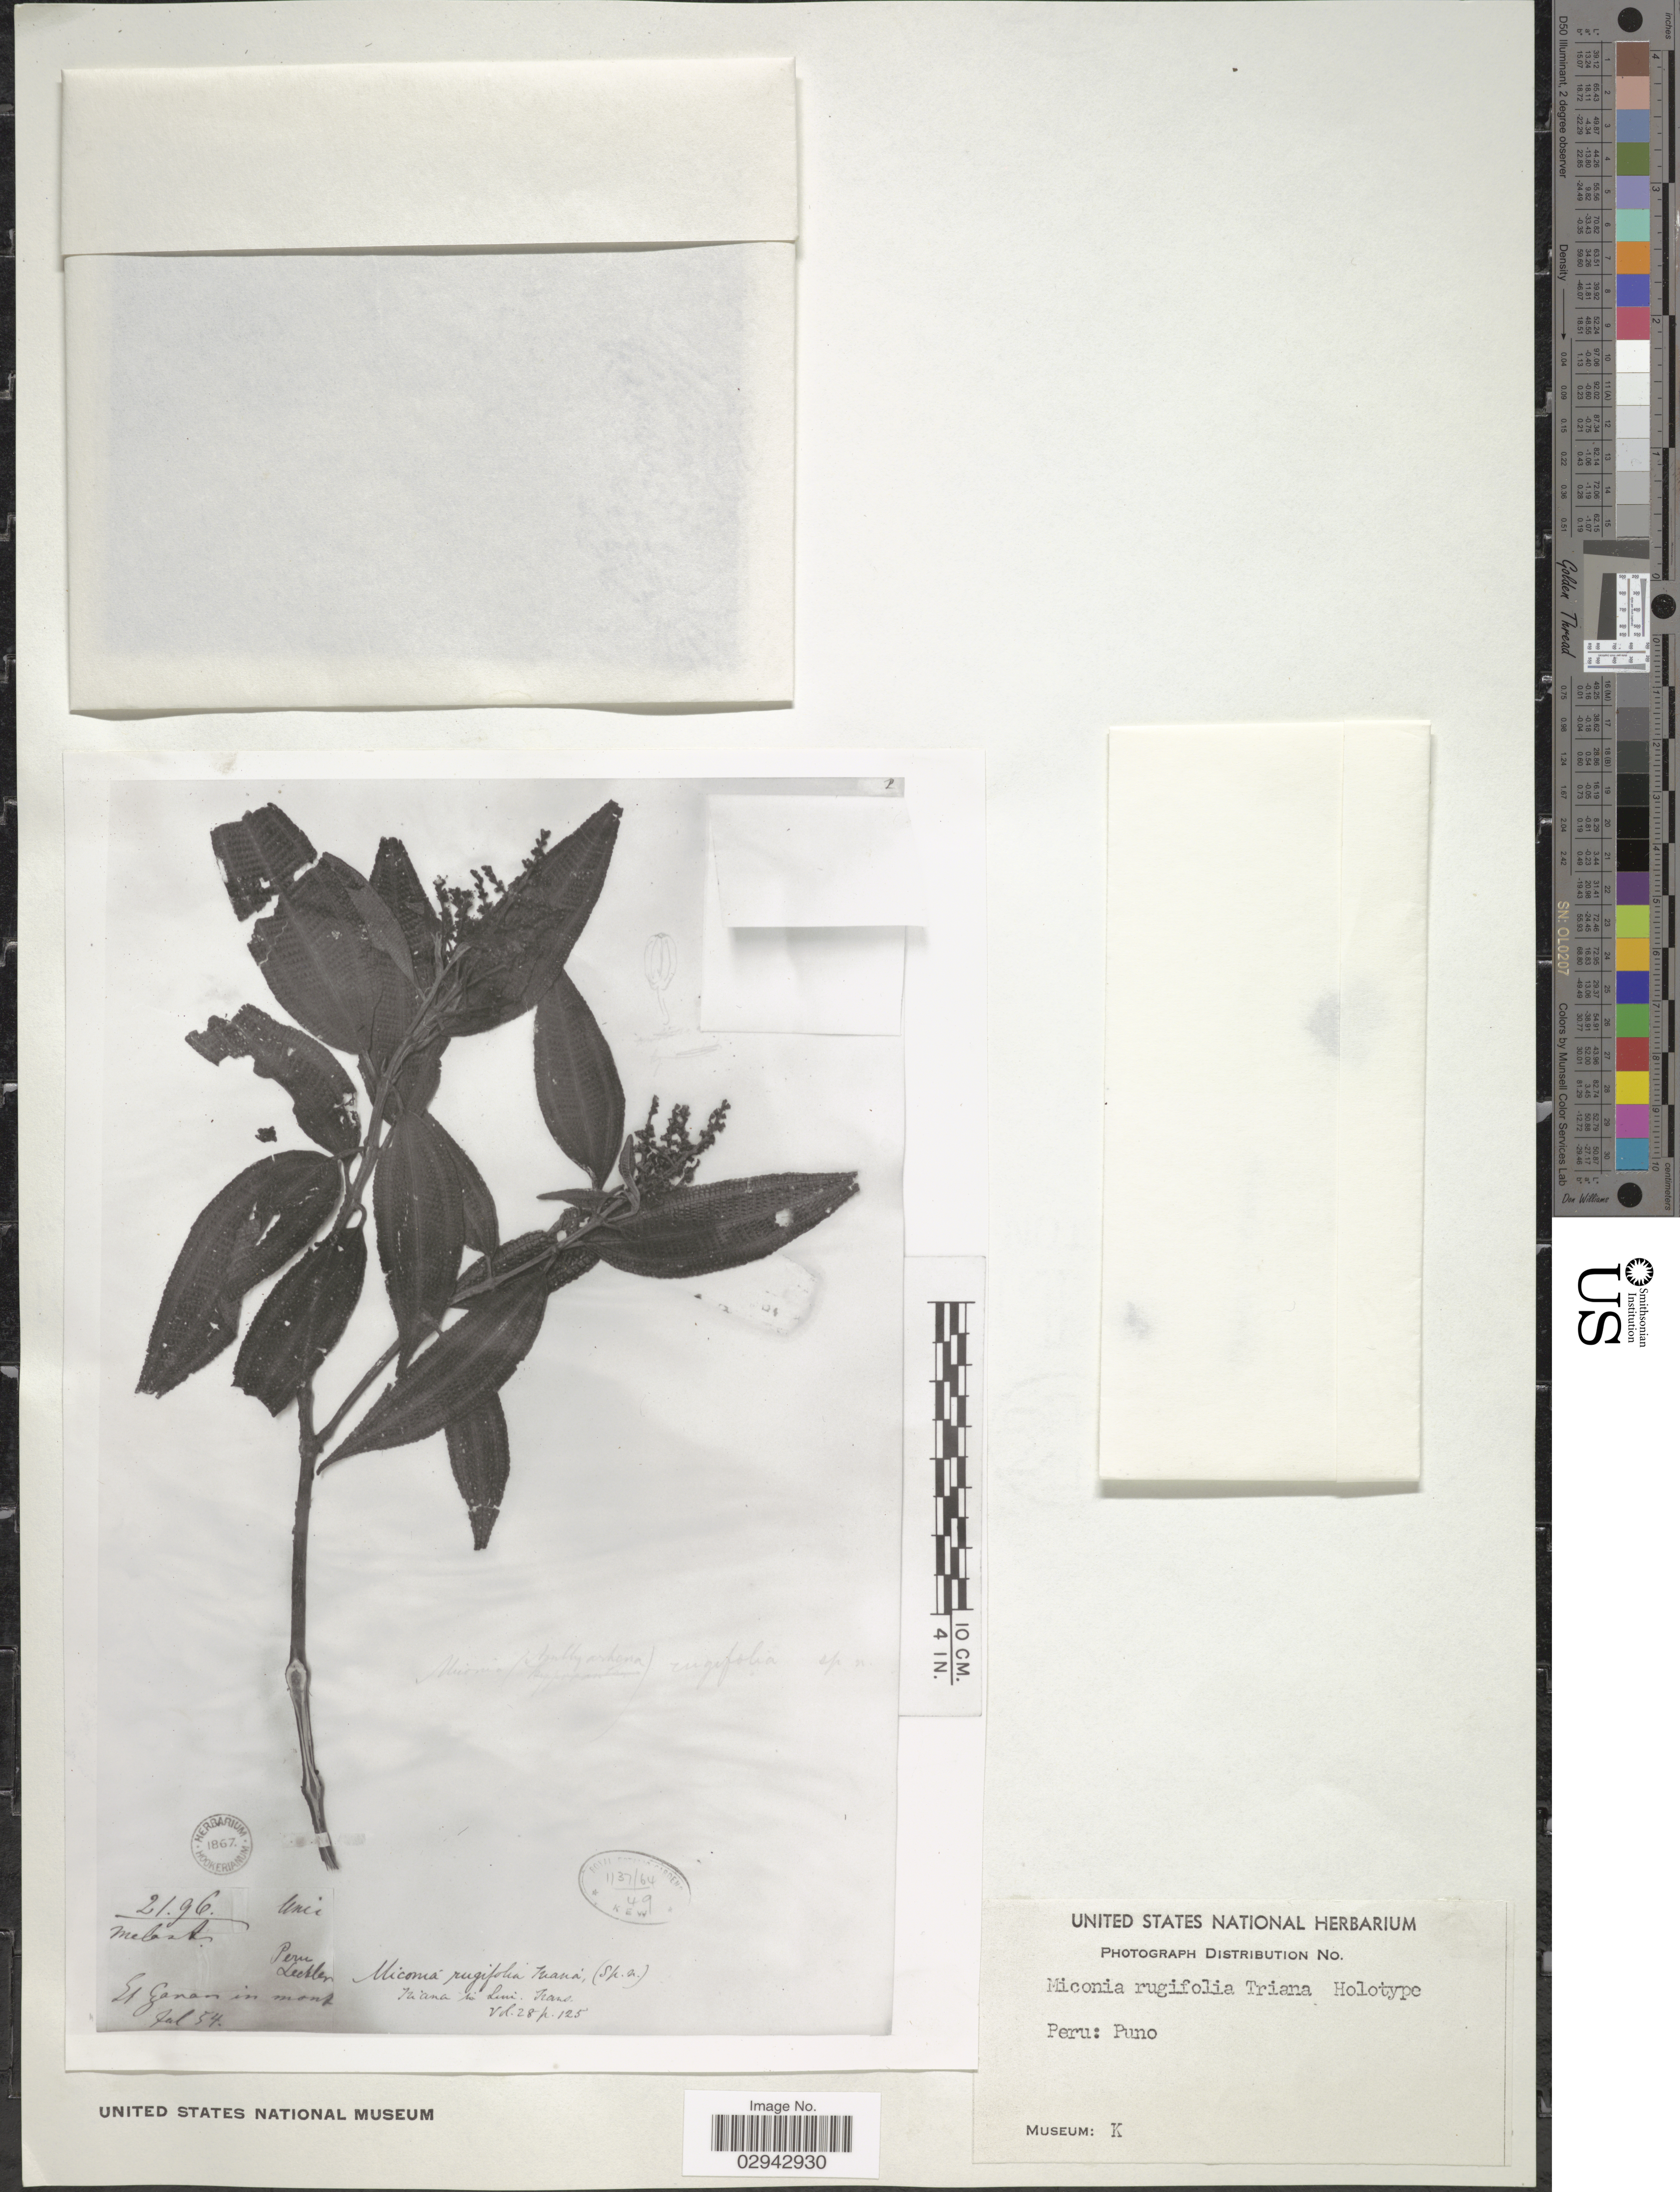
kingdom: Plantae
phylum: Tracheophyta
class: Magnoliopsida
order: Myrtales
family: Melastomataceae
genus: Miconia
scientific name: Miconia rugifolia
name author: Triana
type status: Type Collection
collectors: W. Lechler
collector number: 2196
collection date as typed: Transcribed d/m/y: /7/54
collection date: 1854-07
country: Peru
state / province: Puno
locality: El Ganan in mont.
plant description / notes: Photograph and fragmentary material of type specimen ex herb. Kew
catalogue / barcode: US 102994